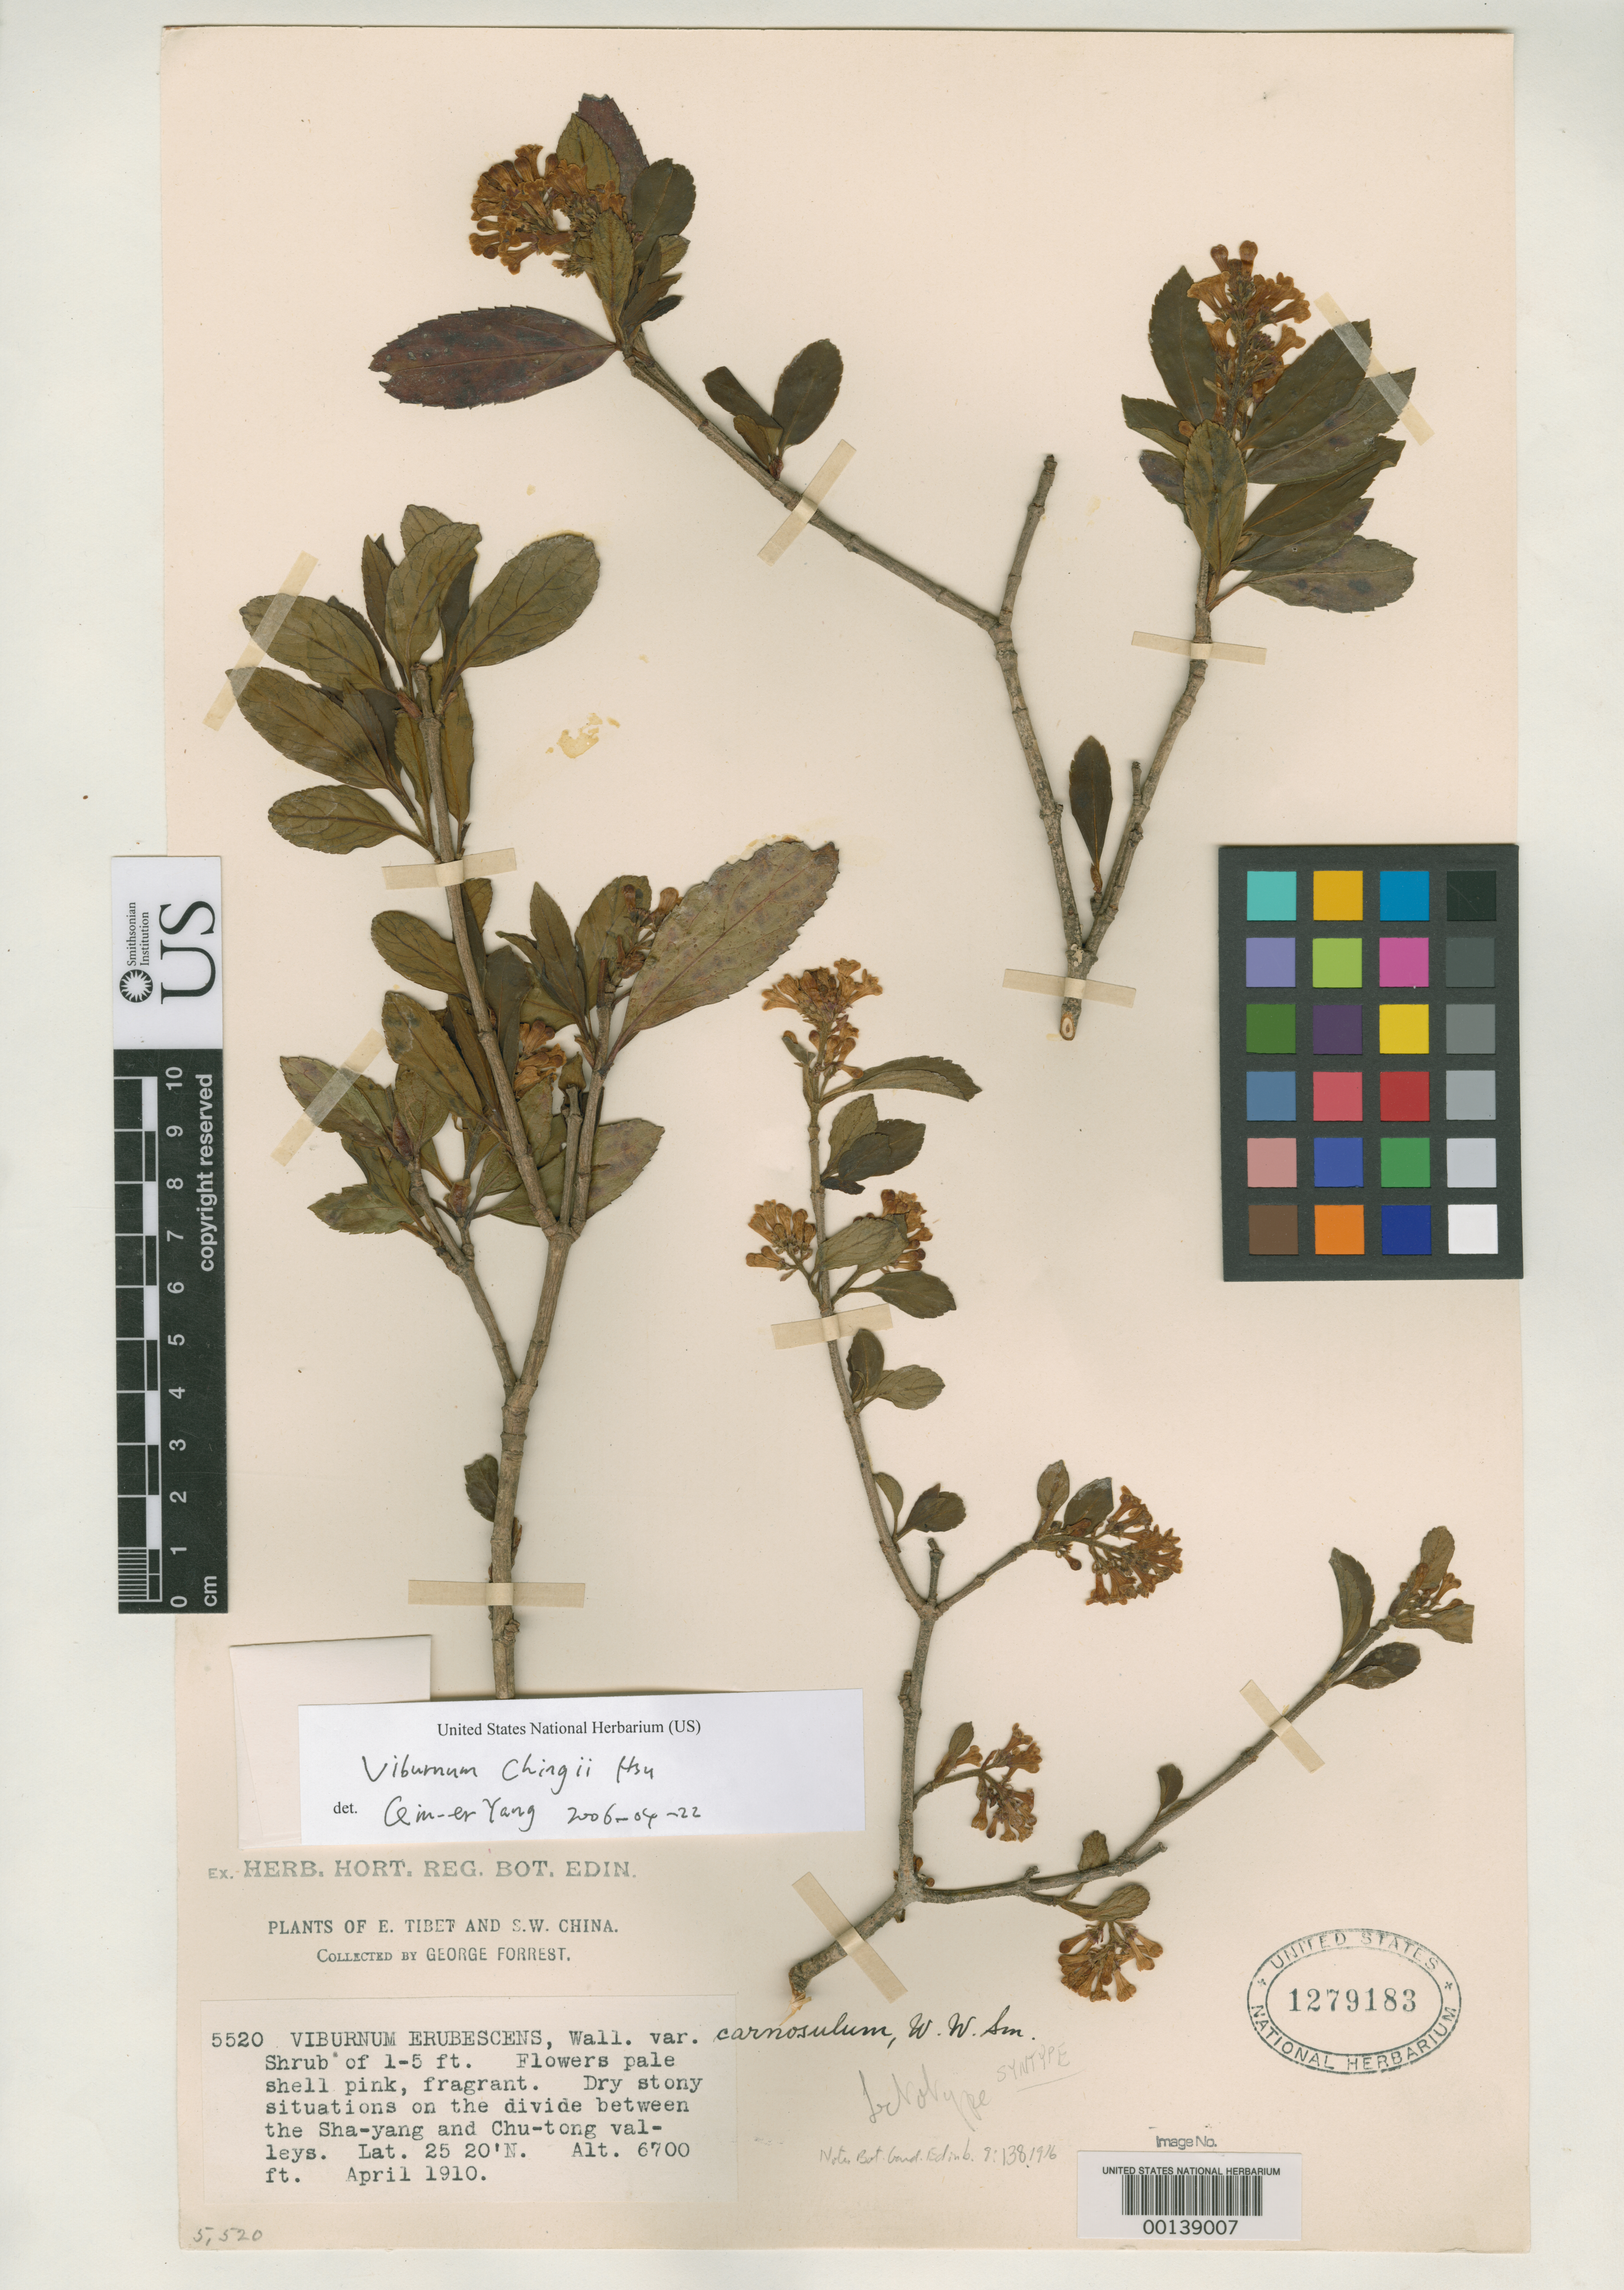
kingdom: Plantae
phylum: Tracheophyta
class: Magnoliopsida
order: Dipsacales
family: Viburnaceae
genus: Viburnum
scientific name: Viburnum erubescens var. carnosulum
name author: W.W. Sm.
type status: Lectotype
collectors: G. Forrest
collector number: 5520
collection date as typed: Apr 1910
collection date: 1910-04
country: China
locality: On divide between Sha-yang and Chu-tang, E Tibet and SW China; alt. 6700 ft.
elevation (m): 2042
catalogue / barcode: US 1279183